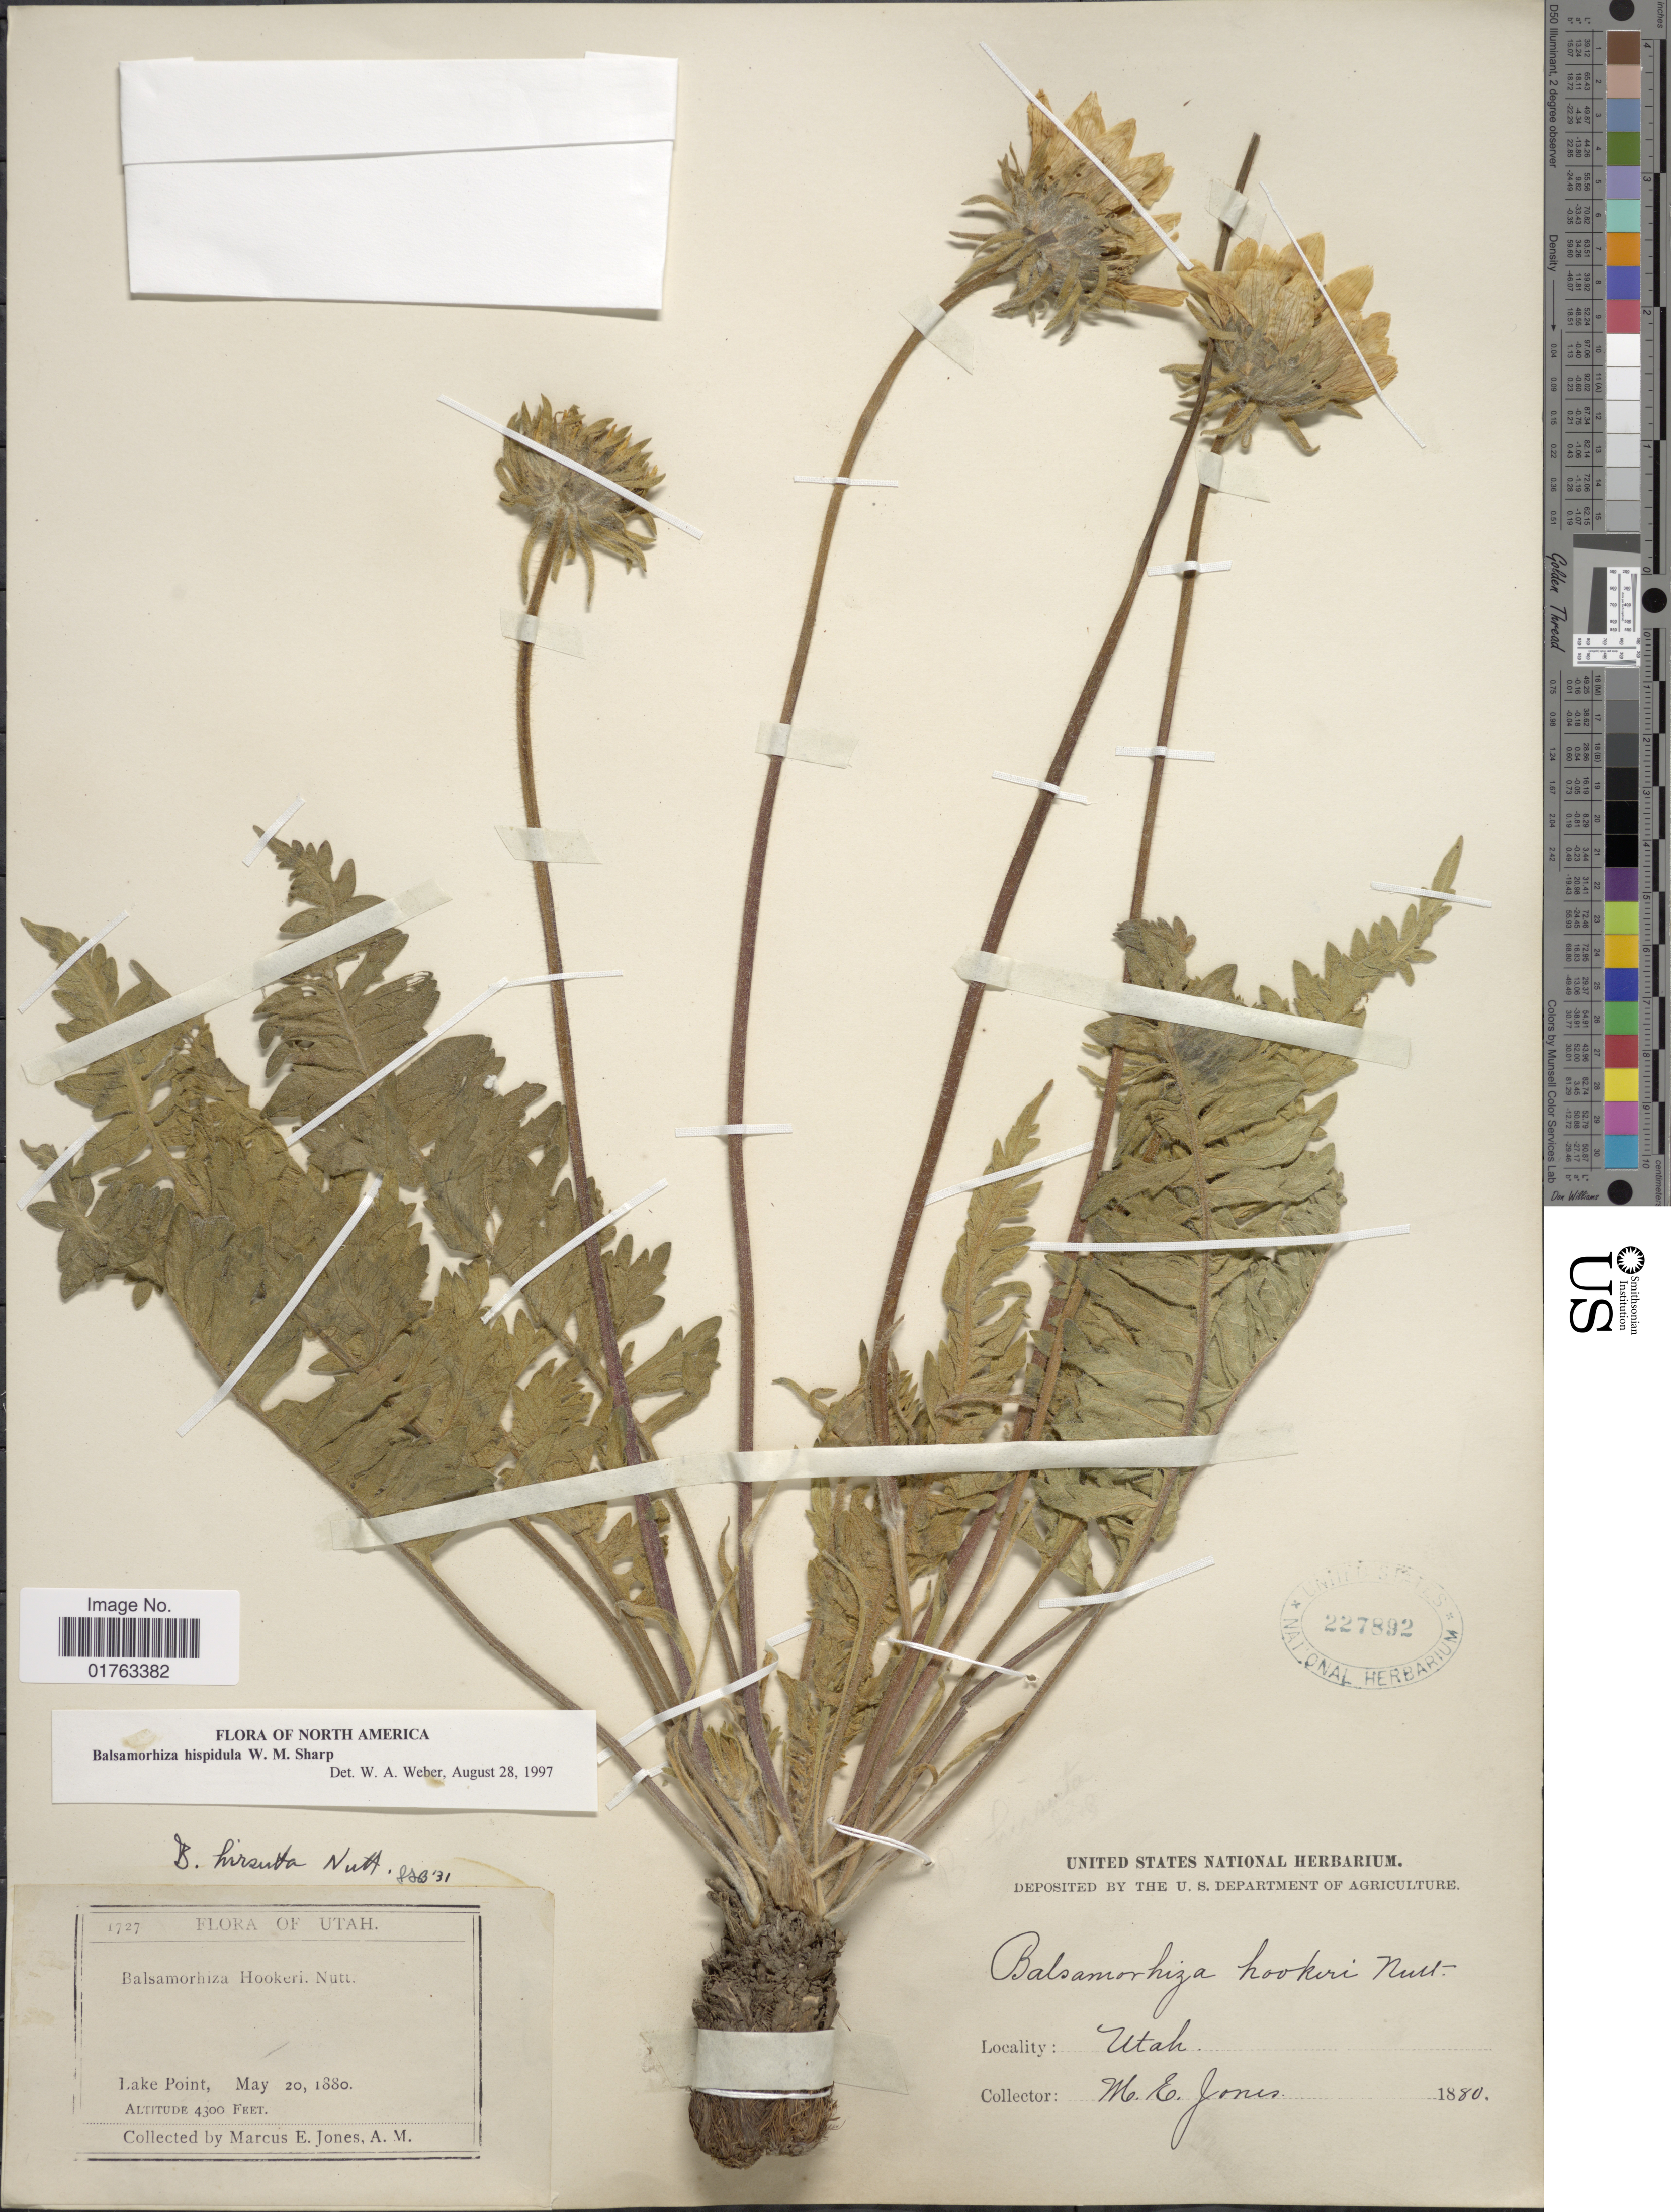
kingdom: Plantae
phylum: Tracheophyta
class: Magnoliopsida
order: Asterales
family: Asteraceae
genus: Balsamorhiza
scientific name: Balsamorhiza hispidula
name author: W.M. Sharp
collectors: M. E. Jones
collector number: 1727*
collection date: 1880-05-20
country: United States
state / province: Utah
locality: Lake Point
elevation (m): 1311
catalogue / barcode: US 227892